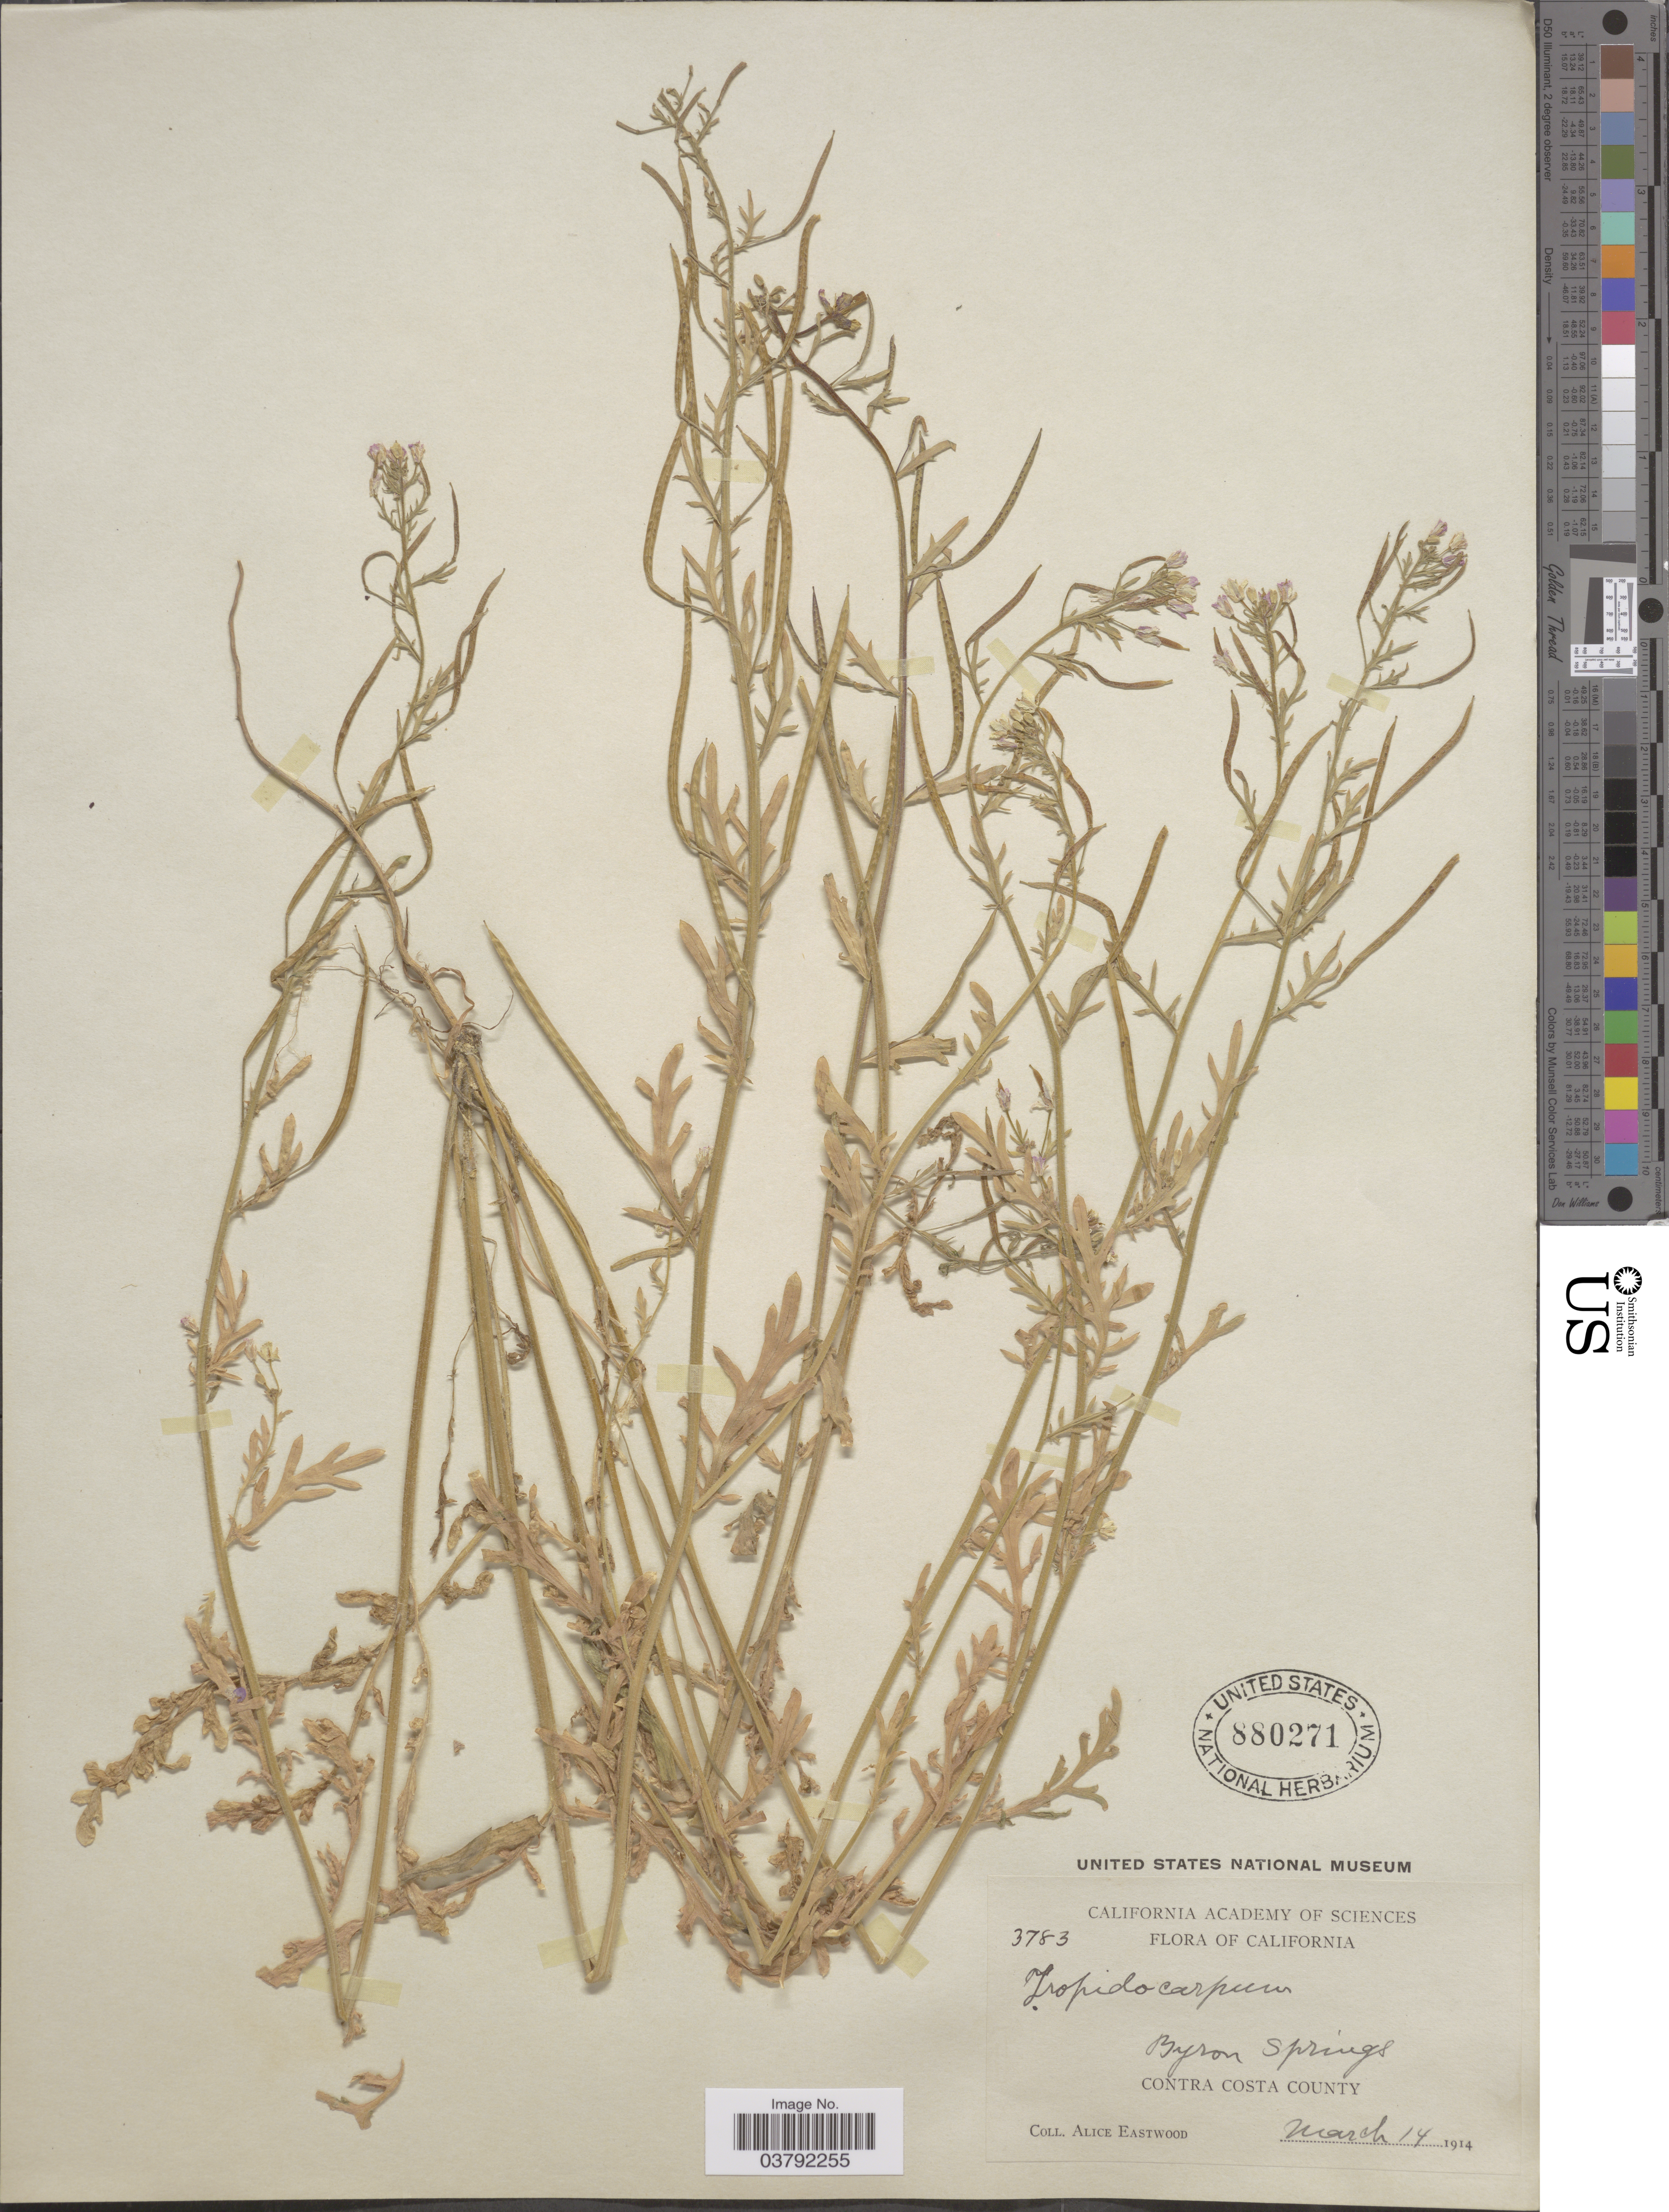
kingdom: Plantae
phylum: Tracheophyta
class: Magnoliopsida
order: Brassicales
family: Brassicaceae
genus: Tropidocarpum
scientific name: Tropidocarpum gracile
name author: Hook.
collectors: A. Eastwood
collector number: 3783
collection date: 1914-03-14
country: United States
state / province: California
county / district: Contra Costa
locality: Byron Springs. Contra Costa County.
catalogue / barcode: US 880271